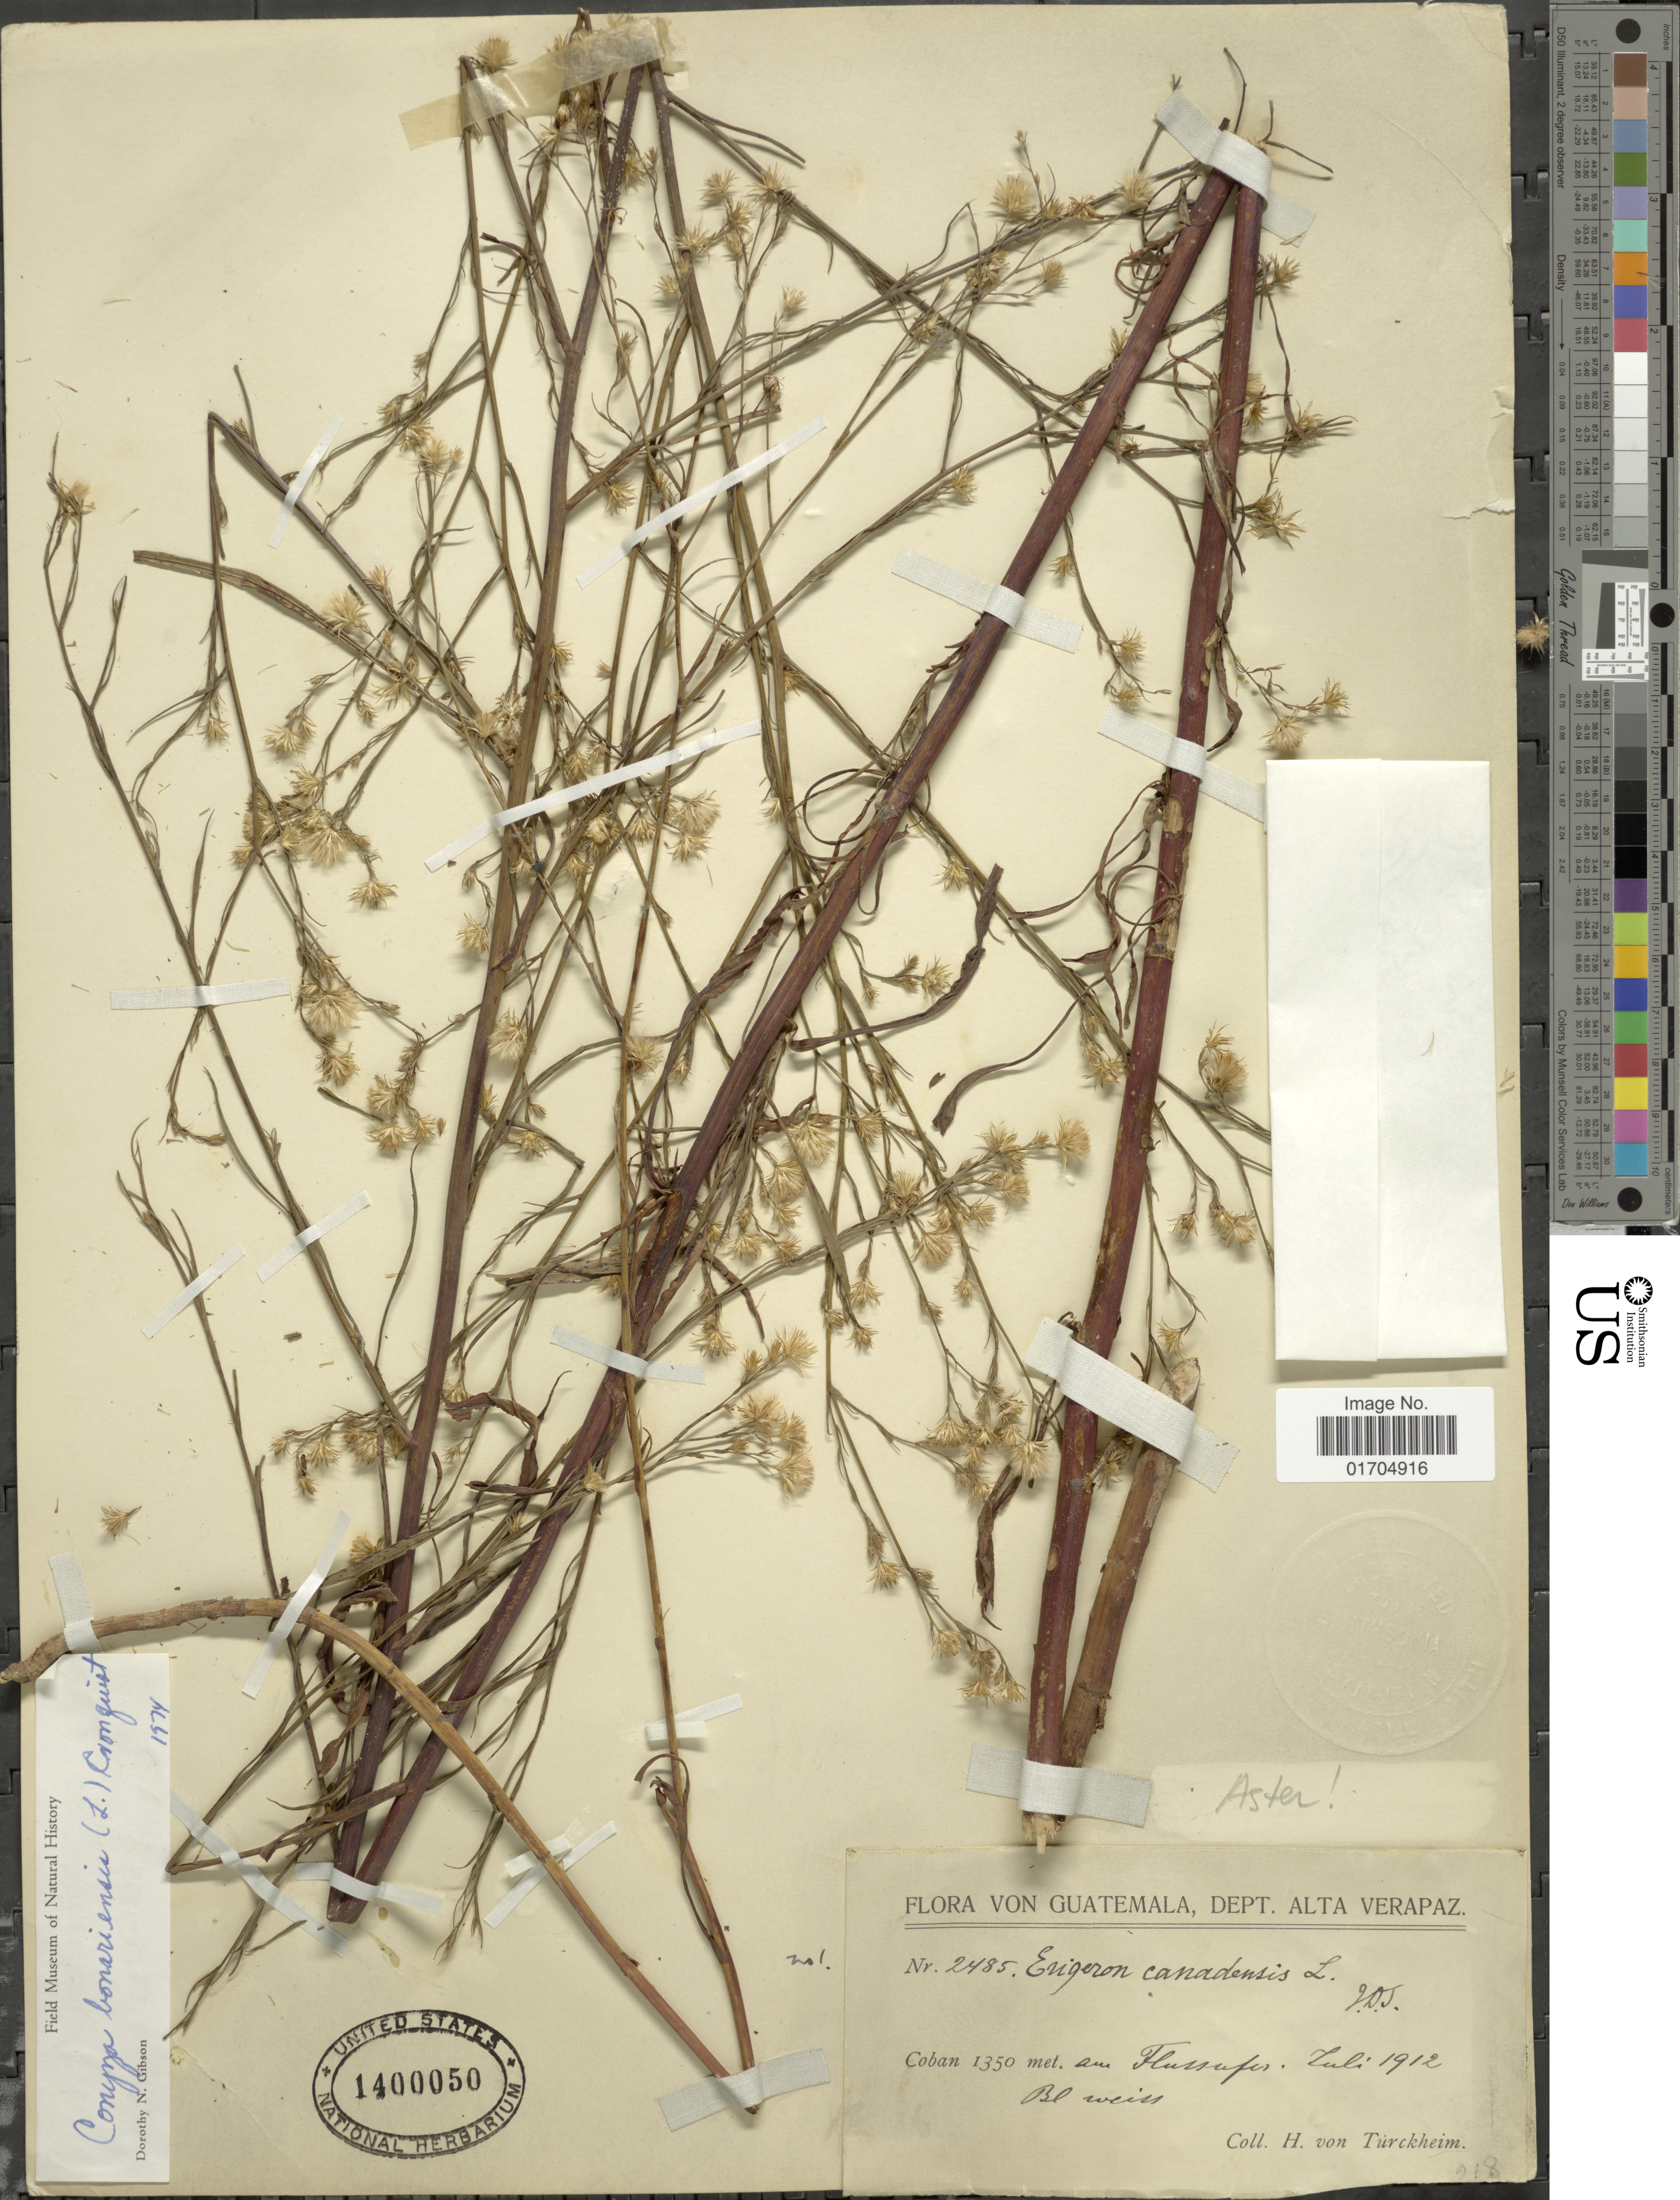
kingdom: Plantae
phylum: Tracheophyta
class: Magnoliopsida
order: Asterales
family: Asteraceae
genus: Symphyotrichum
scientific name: Symphyotrichum subulatum var. parviflorum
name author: (Nees) S.D. Sundb.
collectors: H. von Türckheim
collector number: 2485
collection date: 1912-07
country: Guatemala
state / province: Alta Verapaz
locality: Cobán, am flussufer [at the riverbank]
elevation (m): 1350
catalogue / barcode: US 1400050